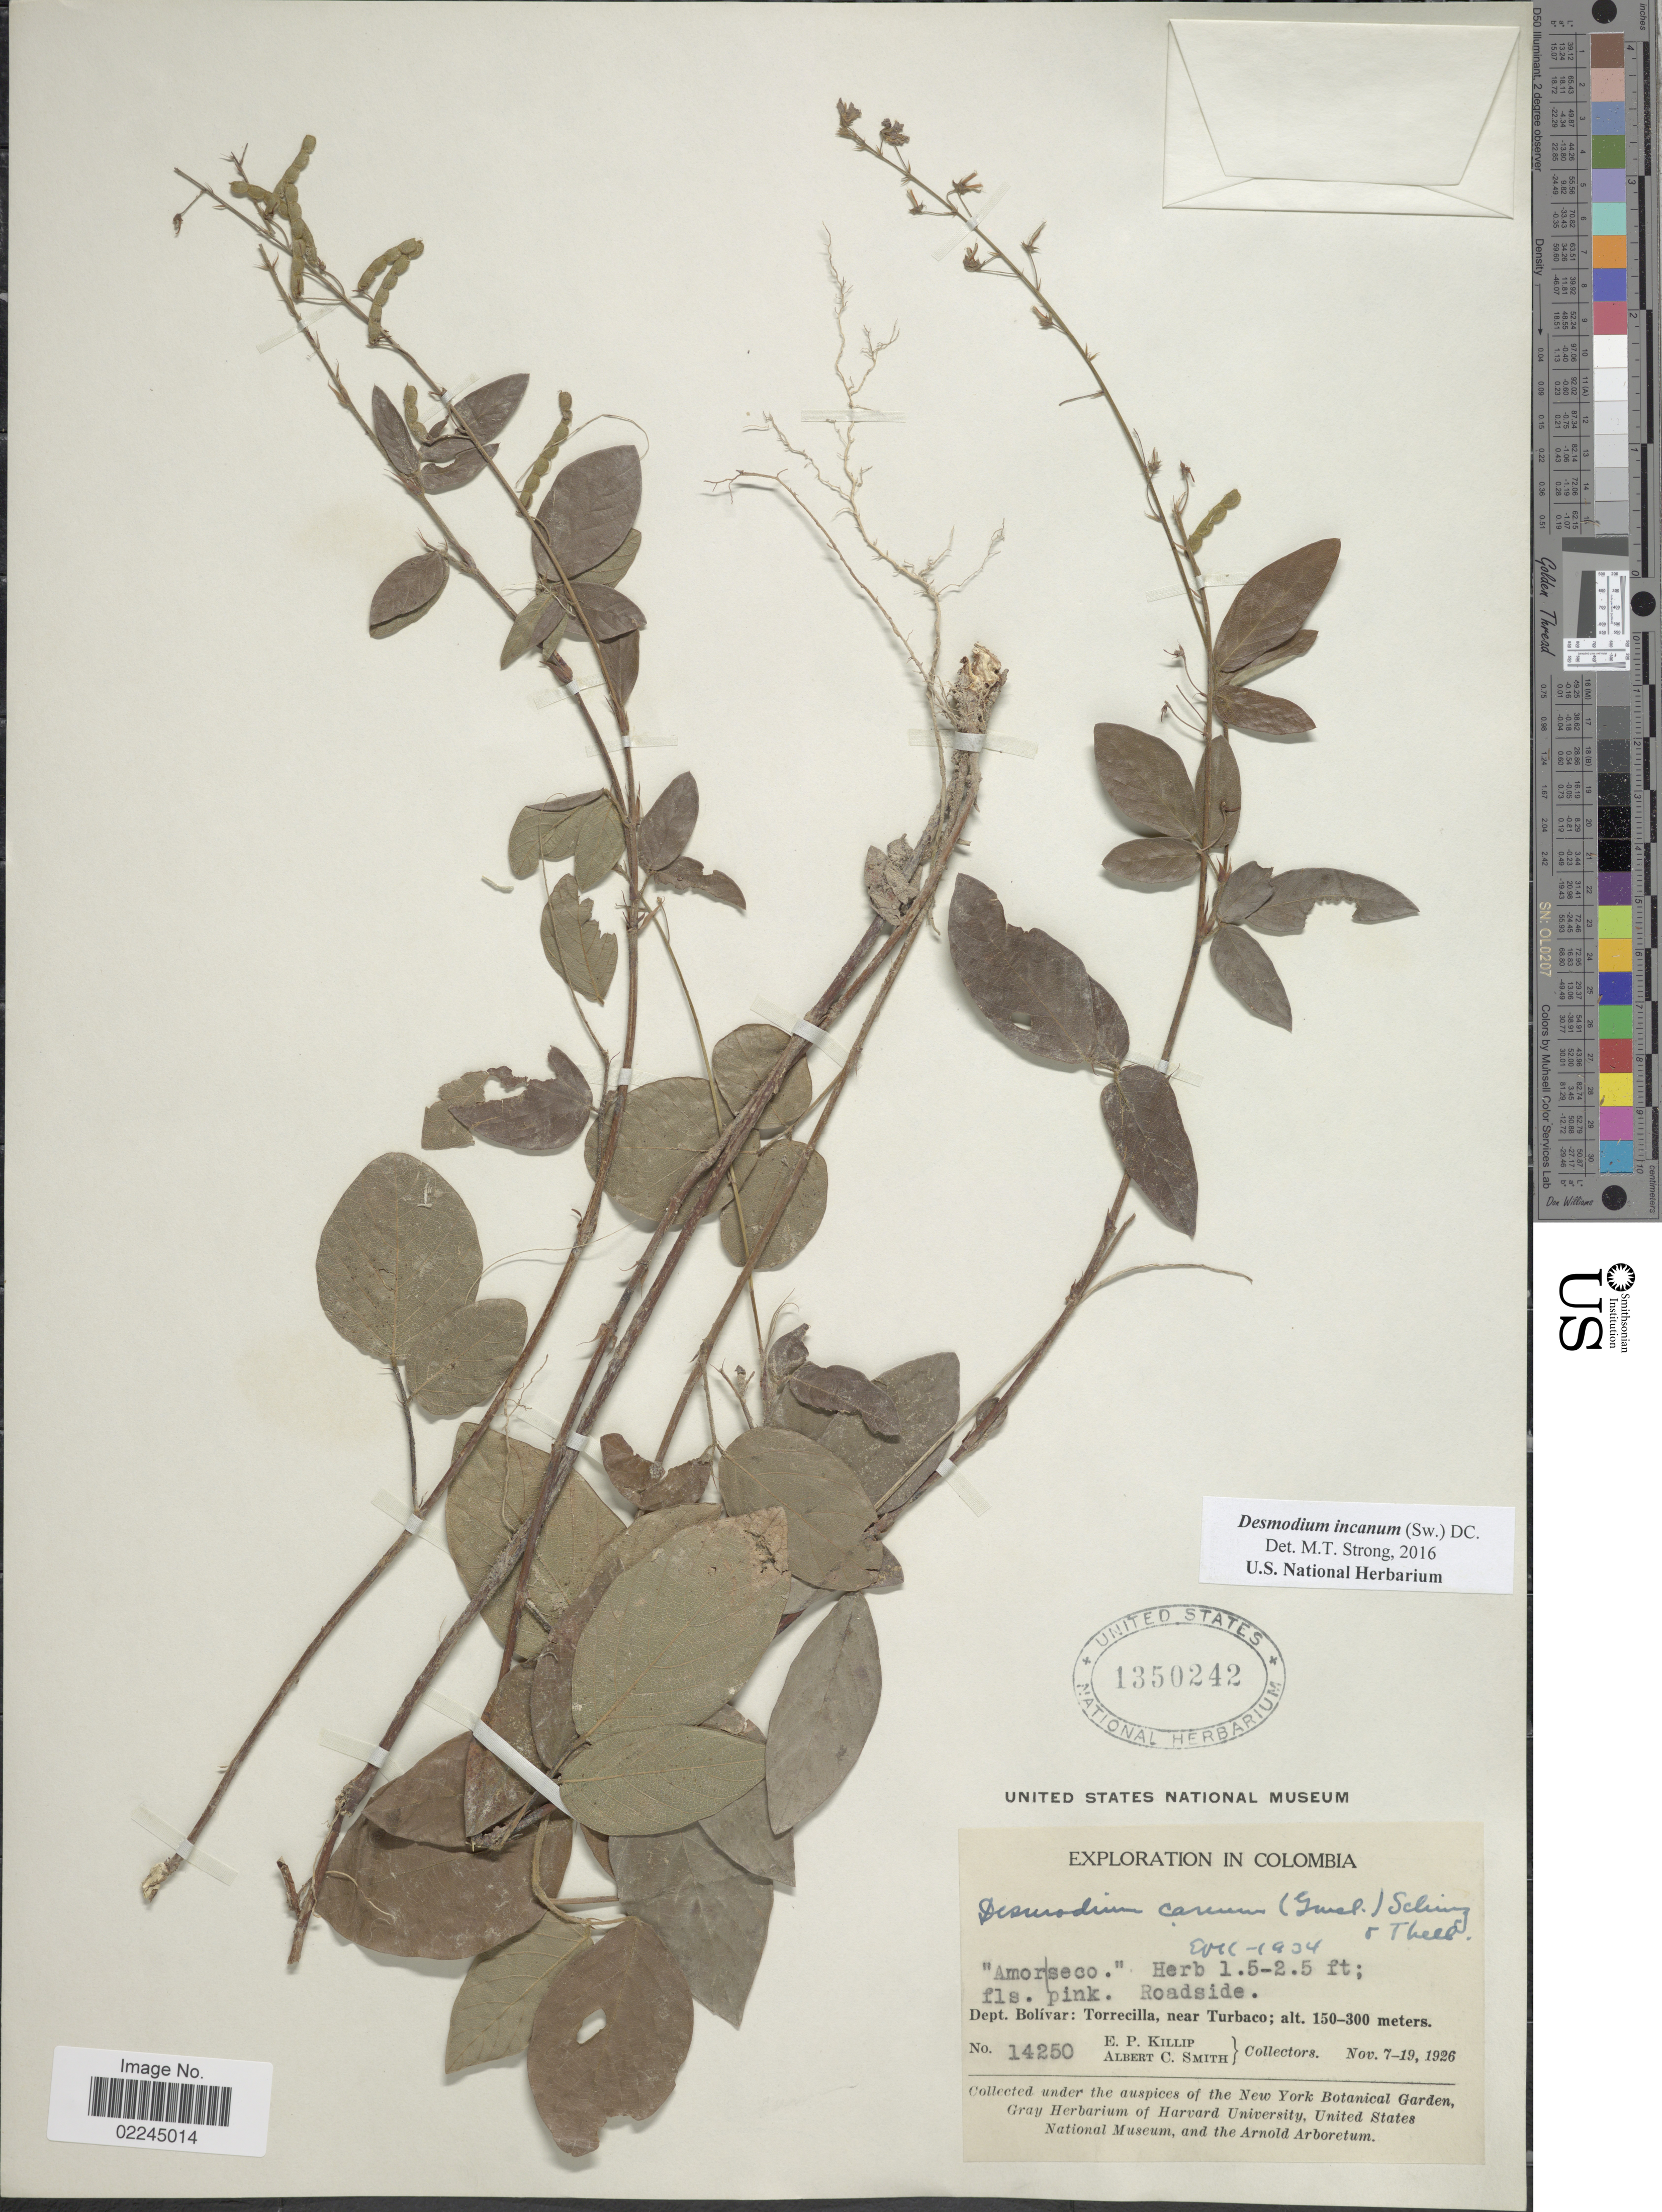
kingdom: Plantae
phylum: Tracheophyta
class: Magnoliopsida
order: Fabales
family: Fabaceae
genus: Desmodium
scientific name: Desmodium incanum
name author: (Sw.) DC.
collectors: E. P. Killip & A. C. Smith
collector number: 14250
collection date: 1926-11-07/1926-11-19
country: Colombia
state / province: Bolívar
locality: Torrecilla, near Turbaco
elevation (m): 150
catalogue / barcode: US 1350242